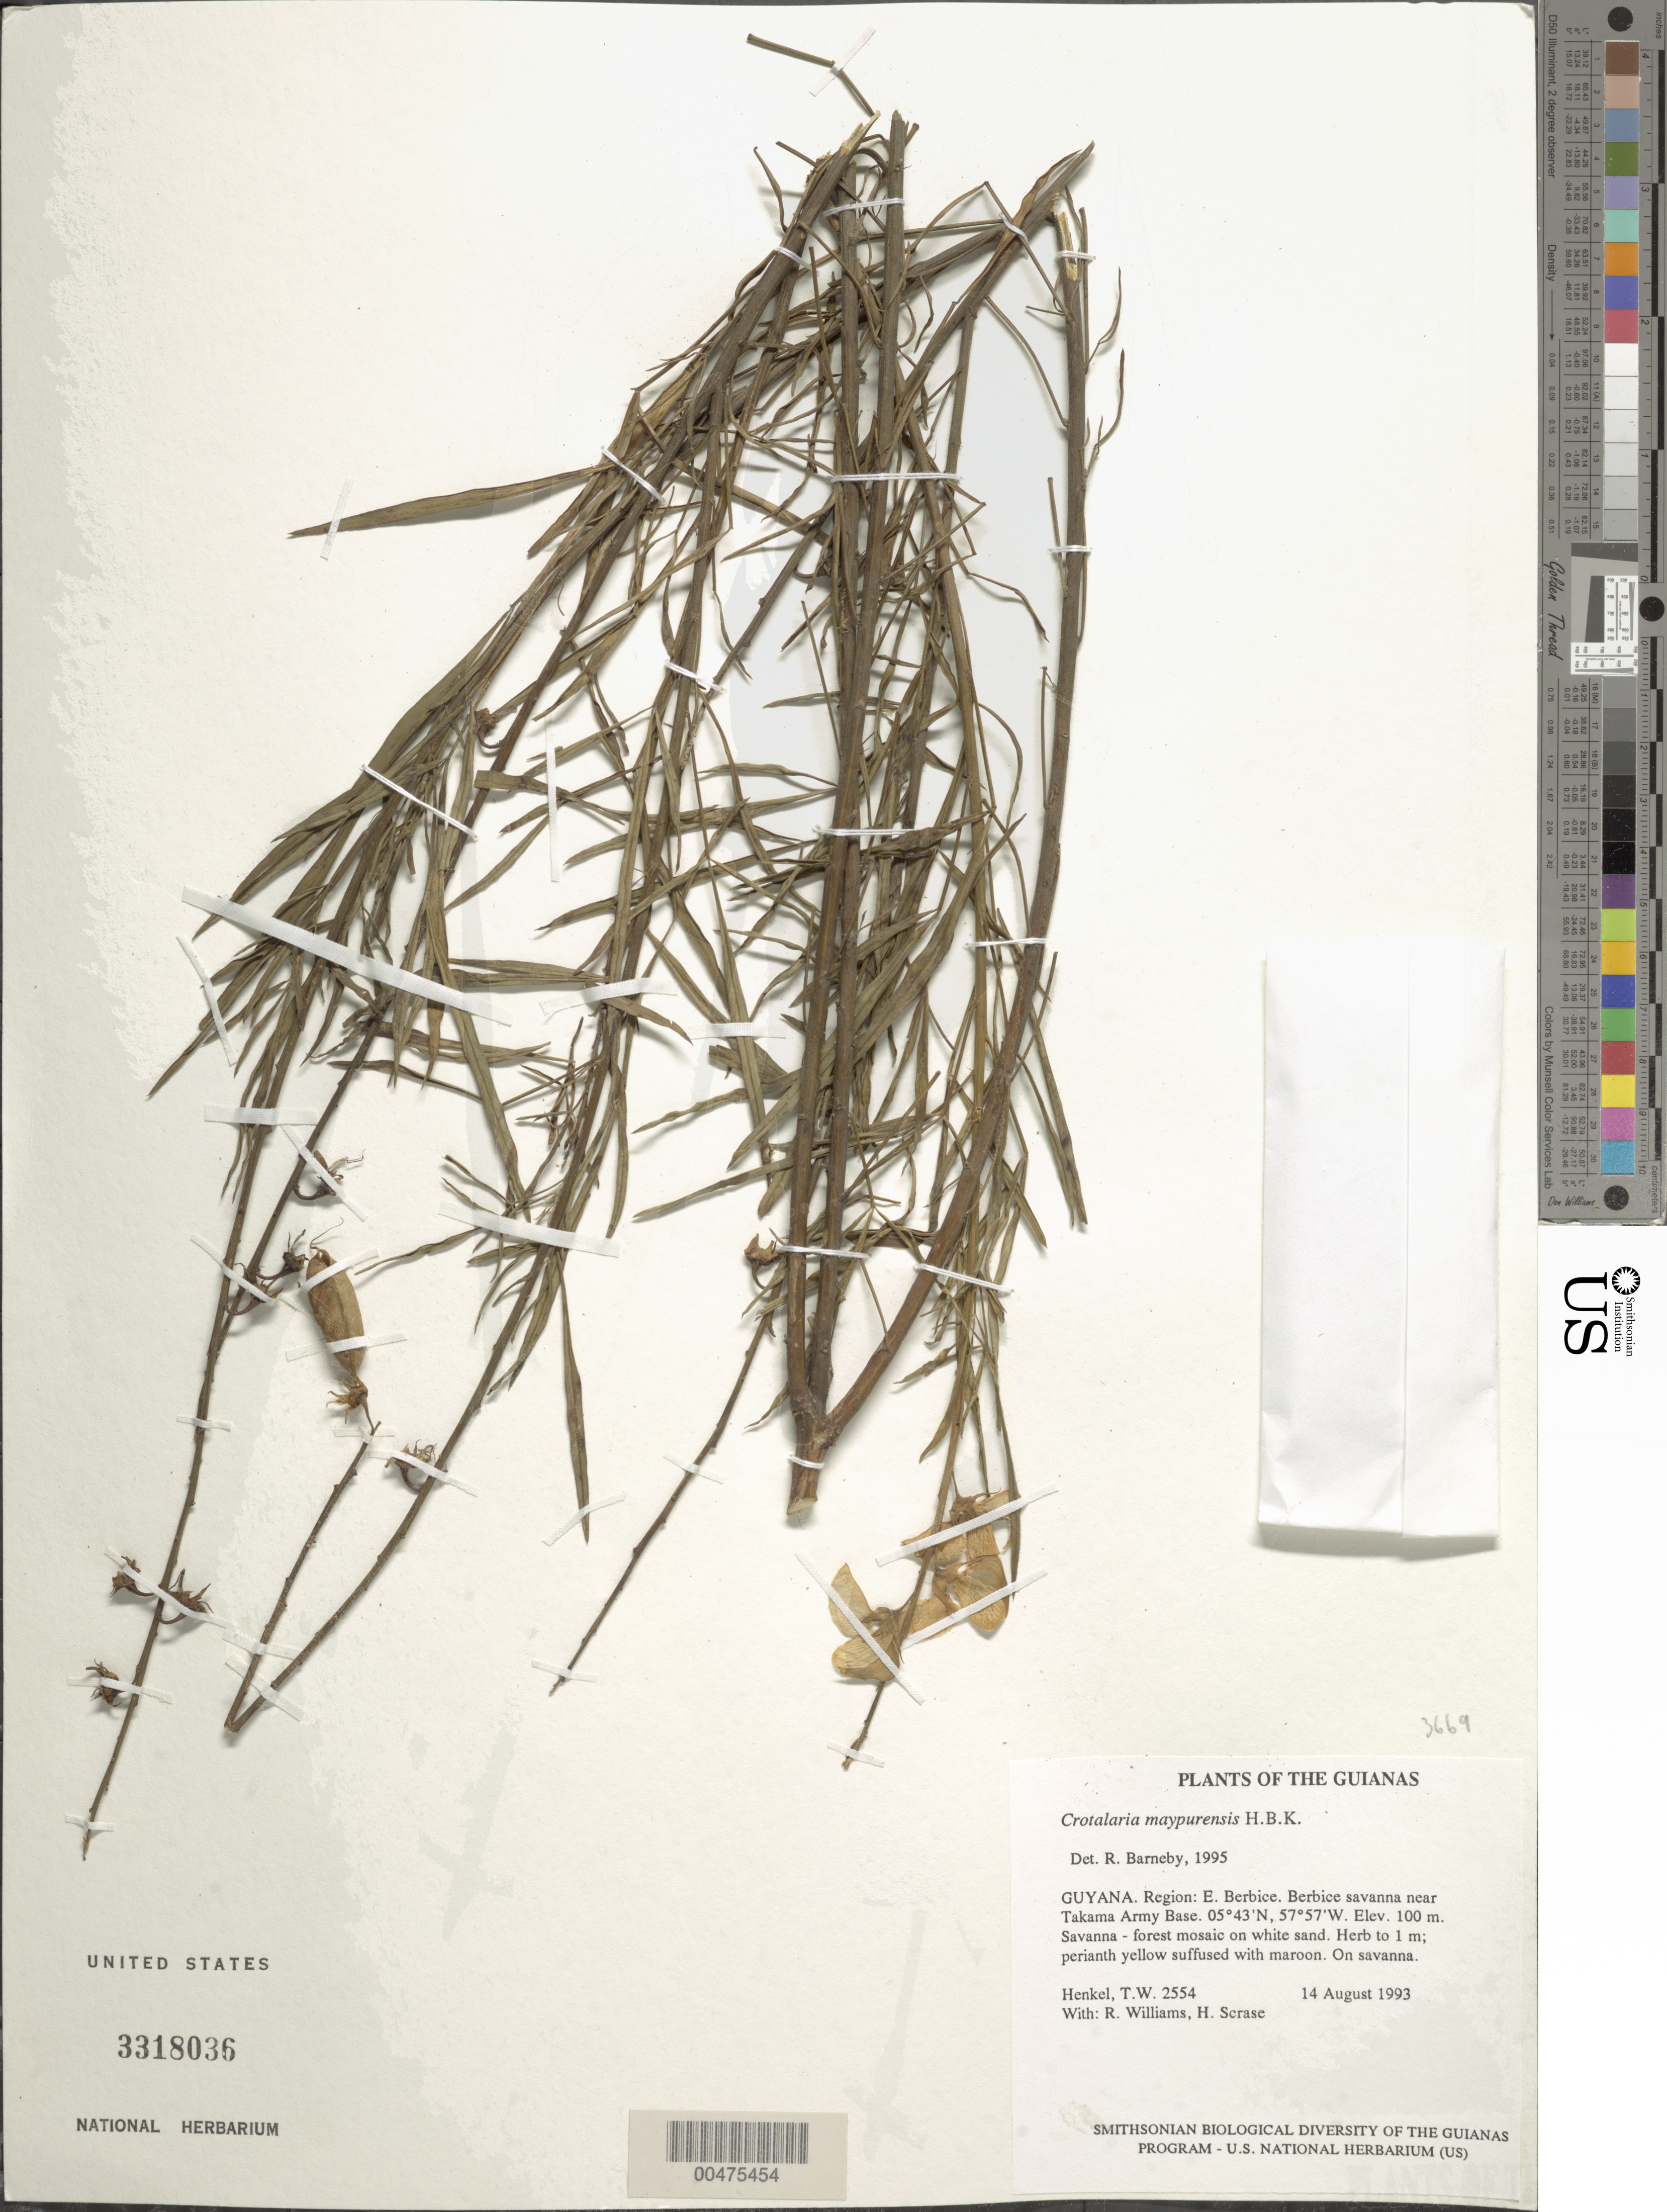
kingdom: Plantae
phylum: Tracheophyta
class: Magnoliopsida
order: Fabales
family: Fabaceae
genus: Crotalaria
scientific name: Crotalaria maypurensis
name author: Kunth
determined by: Barneby, Rupert C., (NY)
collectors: T. Henkel, R. Williams & H. Scrase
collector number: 2554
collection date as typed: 14 August 1993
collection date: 1993-08-14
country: Guyana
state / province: U. Demerara-Berbice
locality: Berbice savanna near Takama Army Base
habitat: Savanna - forest mosaic on white sand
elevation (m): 100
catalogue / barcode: US 3318036